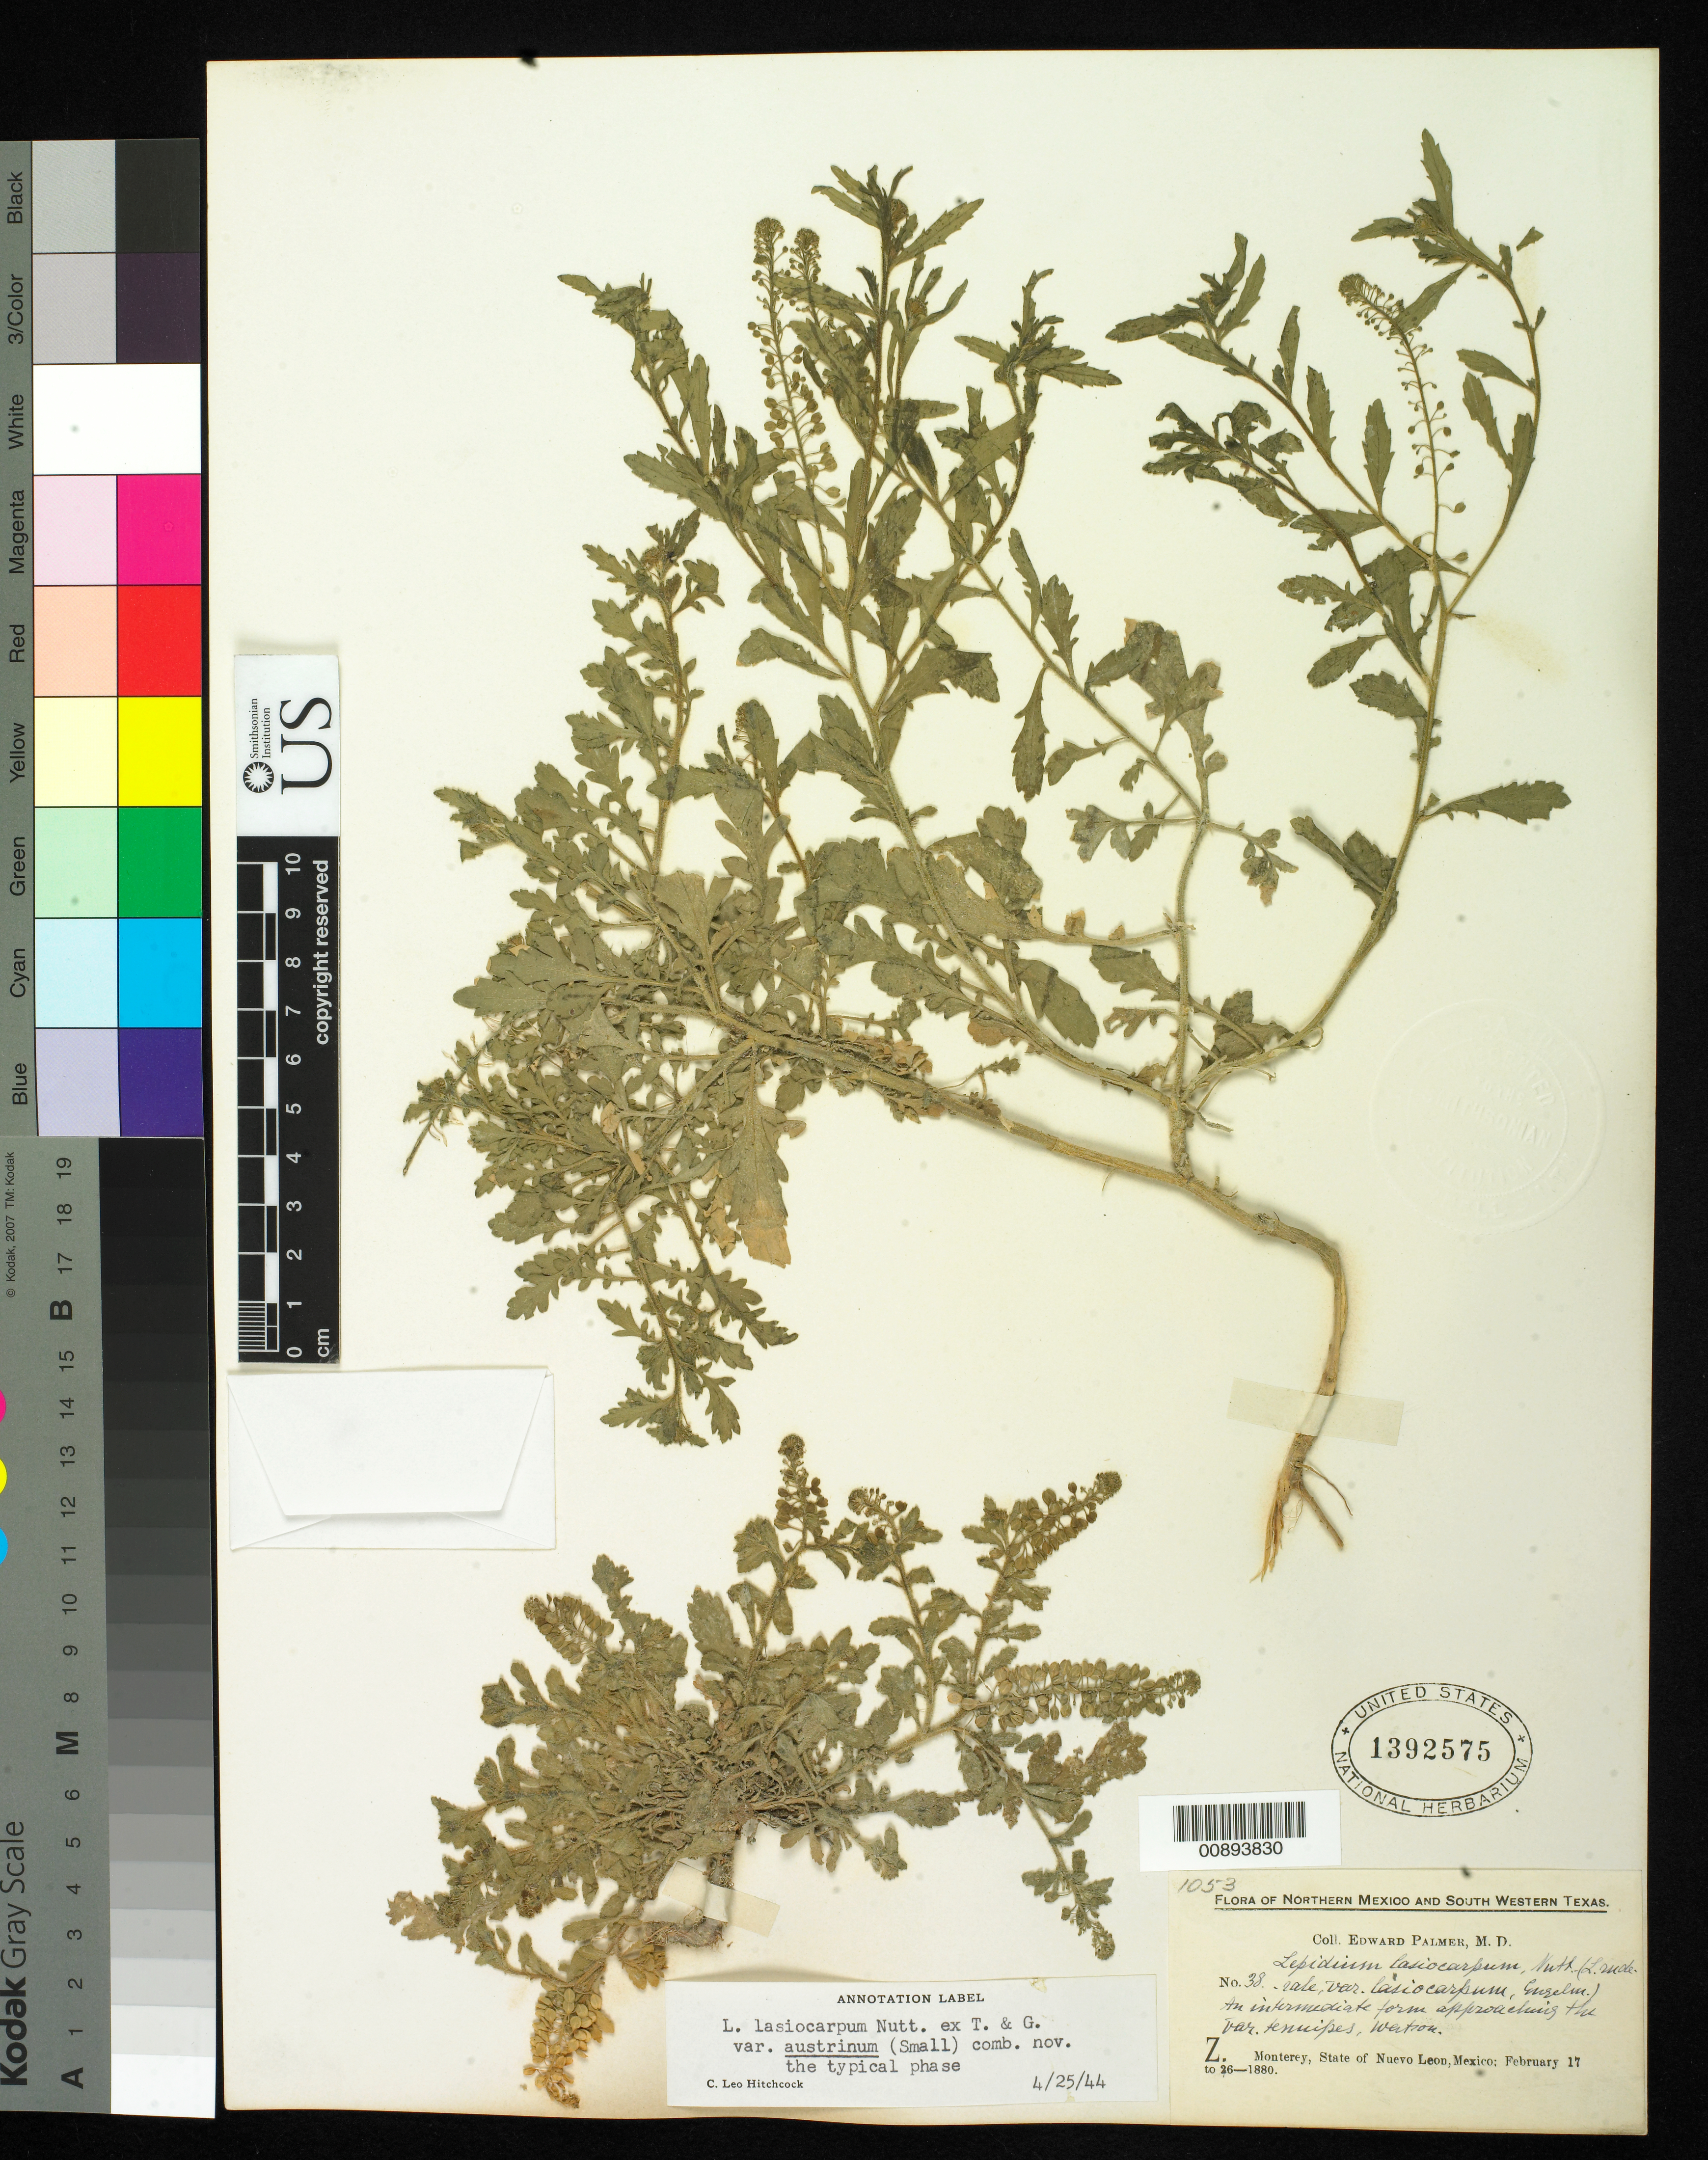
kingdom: Plantae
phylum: Tracheophyta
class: Magnoliopsida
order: Brassicales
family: Brassicaceae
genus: Lepidium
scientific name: Lepidium lasiocarpum var. austrinum (Small) C.L. Hitchc. ined.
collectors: E. Palmer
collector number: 38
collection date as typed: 17 Feb 1880 to 26 Feb 1880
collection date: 1880-02-17/1880-02-26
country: Mexico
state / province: Nuevo León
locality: Z. Monterrey, Nuevo León.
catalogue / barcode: US 1392575